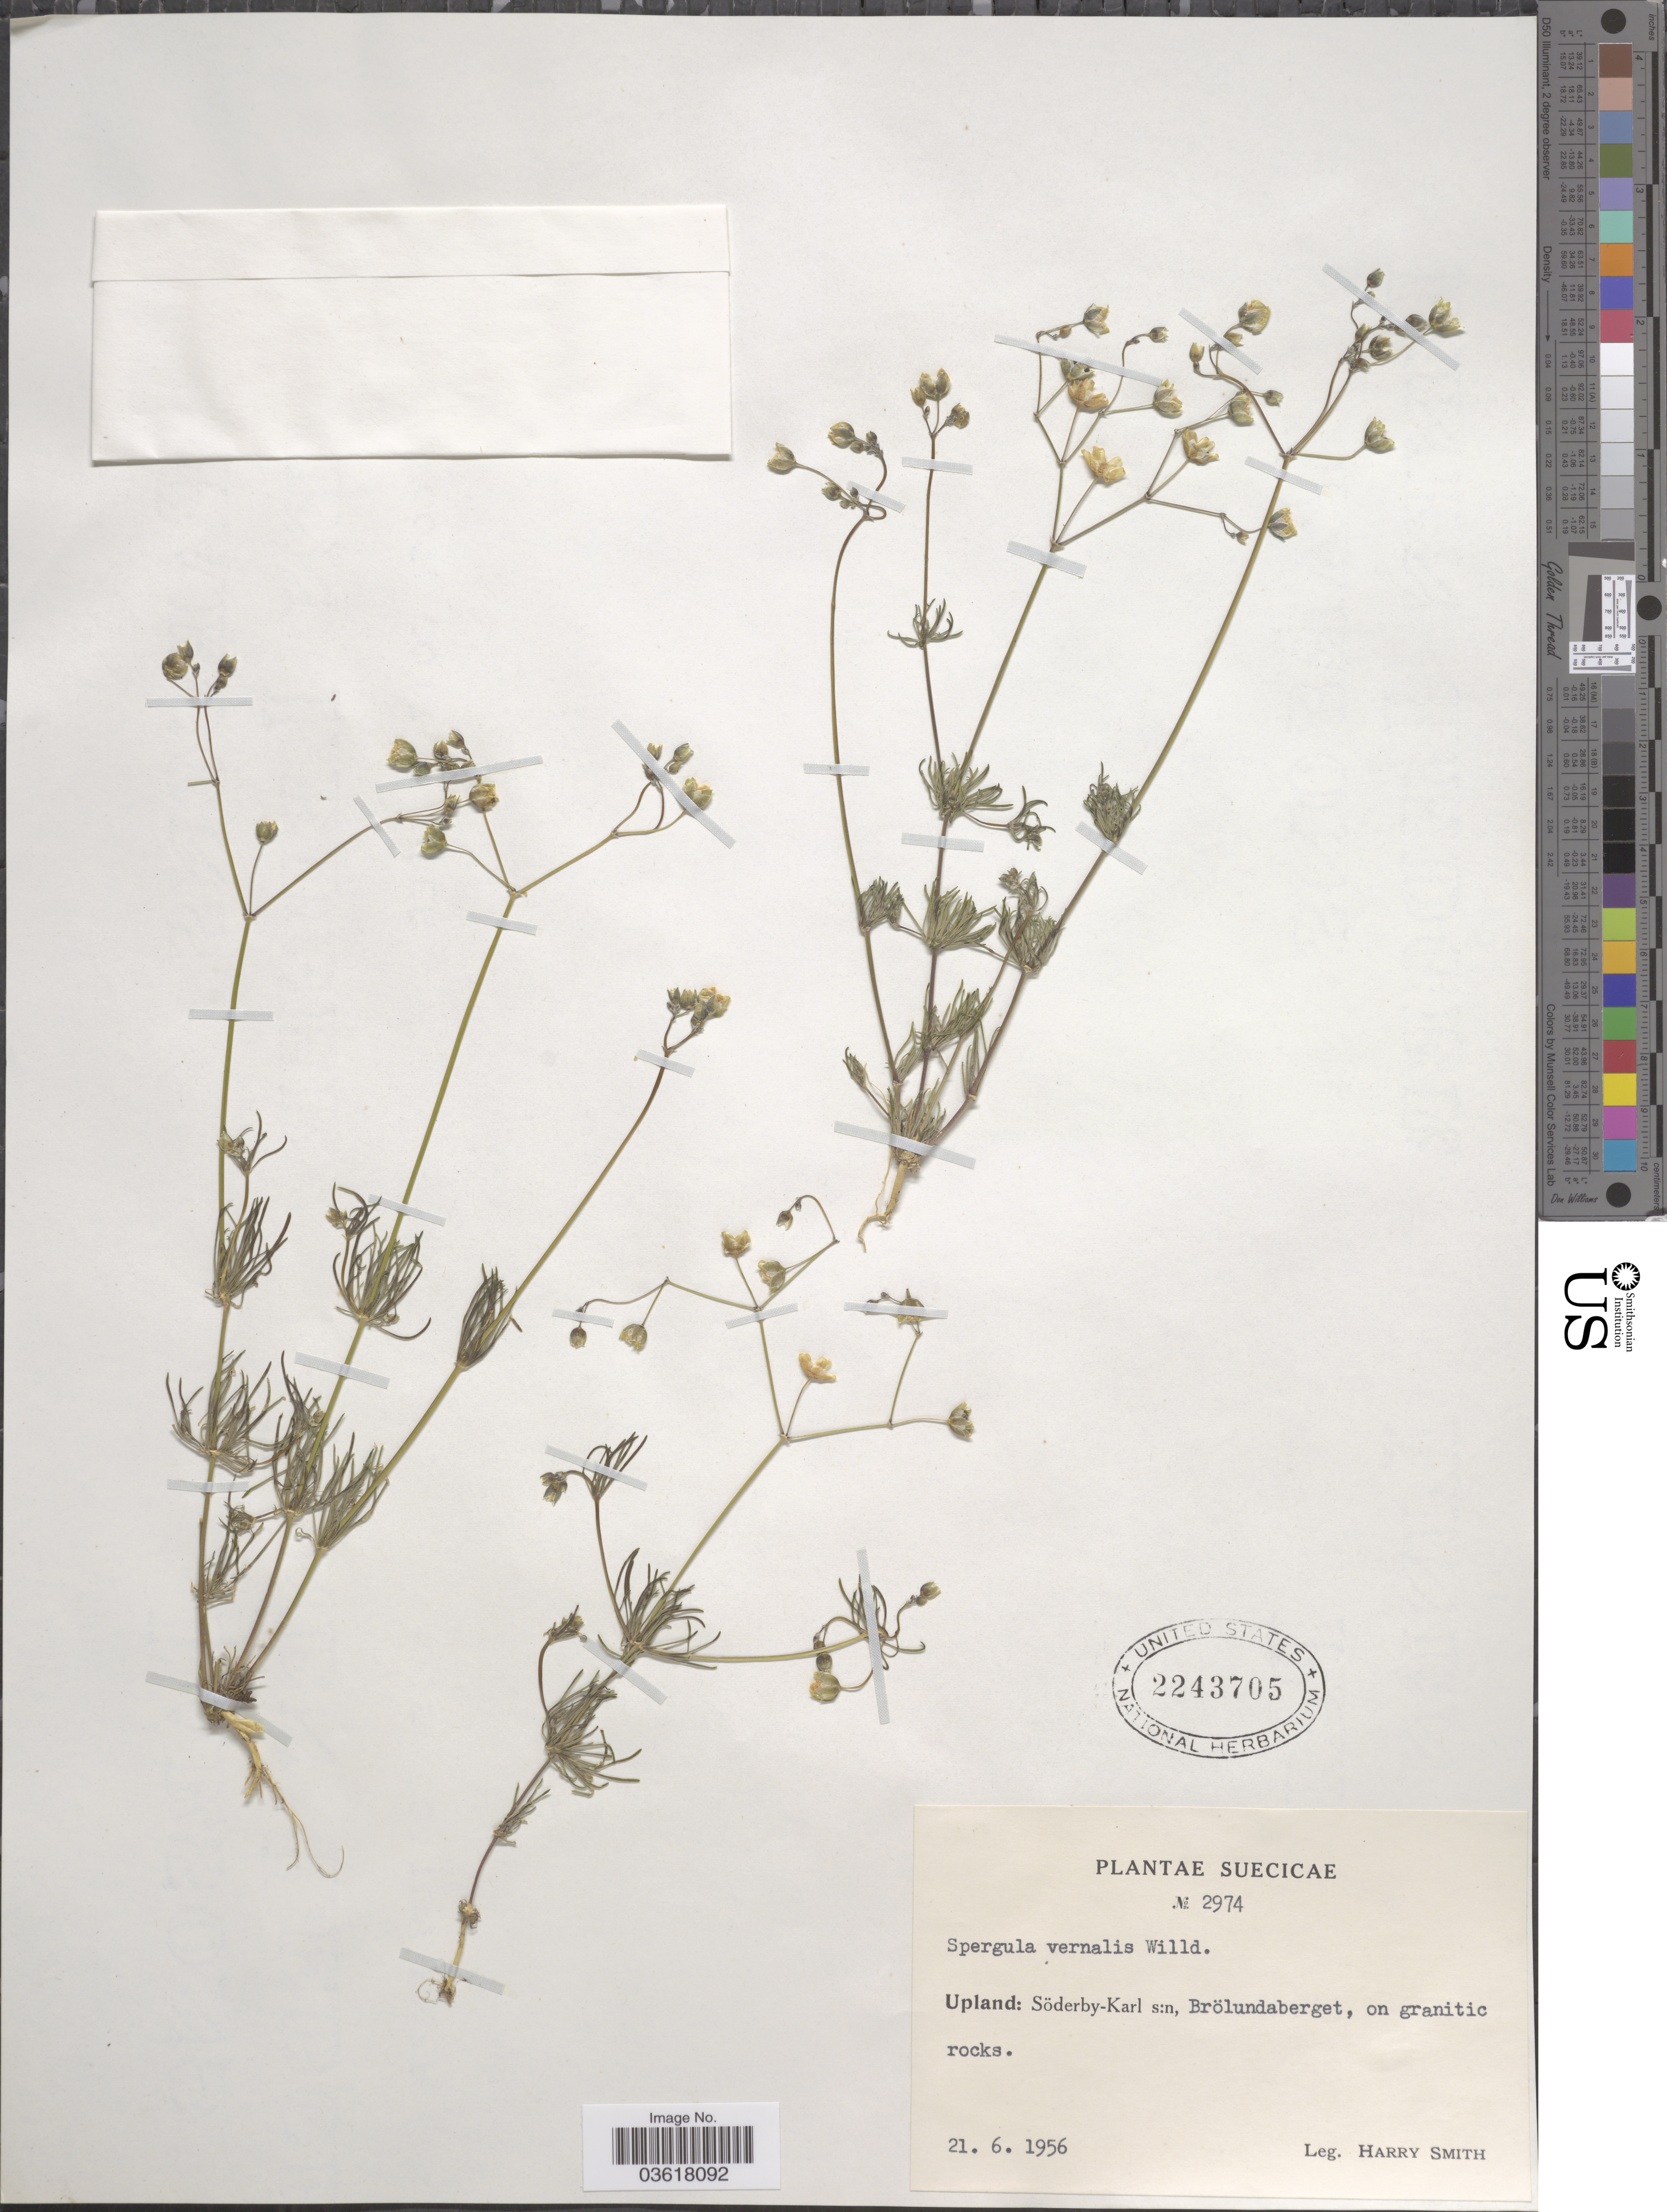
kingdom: Plantae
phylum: Tracheophyta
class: Magnoliopsida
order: Caryophyllales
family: Caryophyllaceae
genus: Spergula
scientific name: Spergula vernalis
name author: Willd.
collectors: H. Smith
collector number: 2974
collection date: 1956-06-21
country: Sweden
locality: Suecicae. Upland: Söderby-Karl s:n, Brölundaberget.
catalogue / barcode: US 2243705